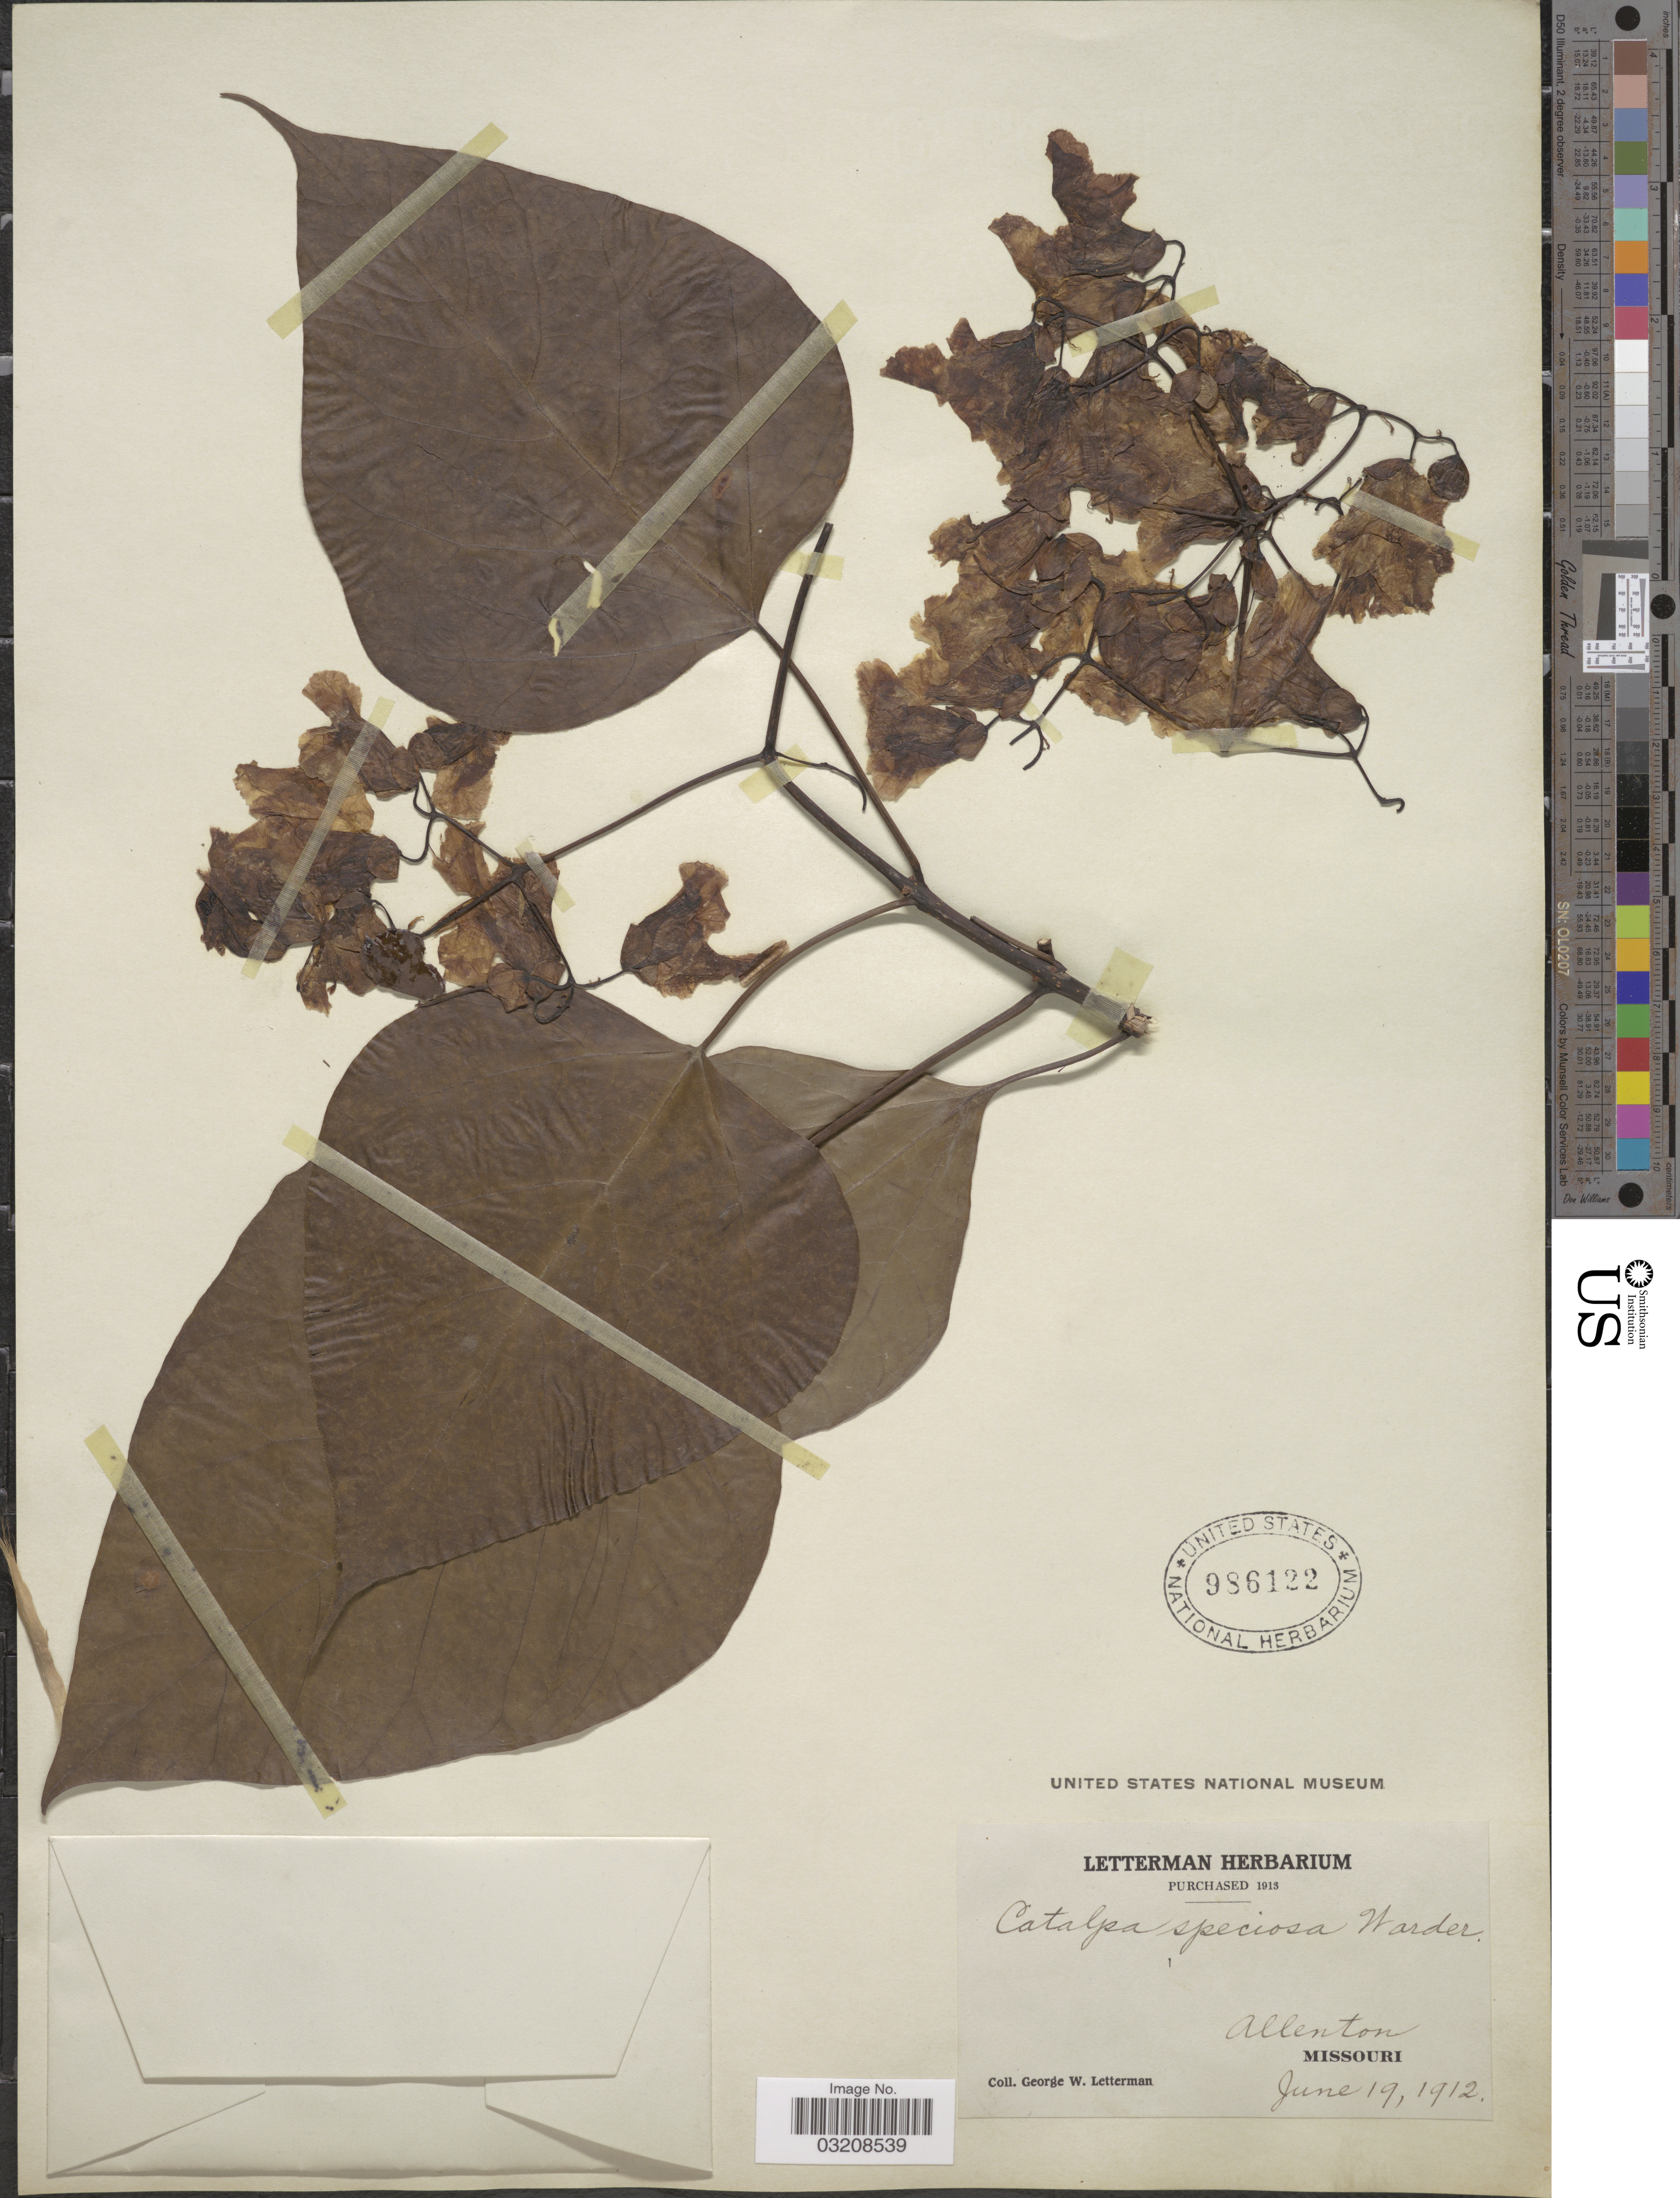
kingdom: Plantae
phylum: Tracheophyta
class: Magnoliopsida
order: Lamiales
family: Bignoniaceae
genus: Catalpa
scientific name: Catalpa speciosa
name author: (Warder) Warder ex Engelm.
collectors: G. W. Letterman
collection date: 1912-06-19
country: United States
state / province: Missouri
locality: Allenton.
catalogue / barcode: US 986122